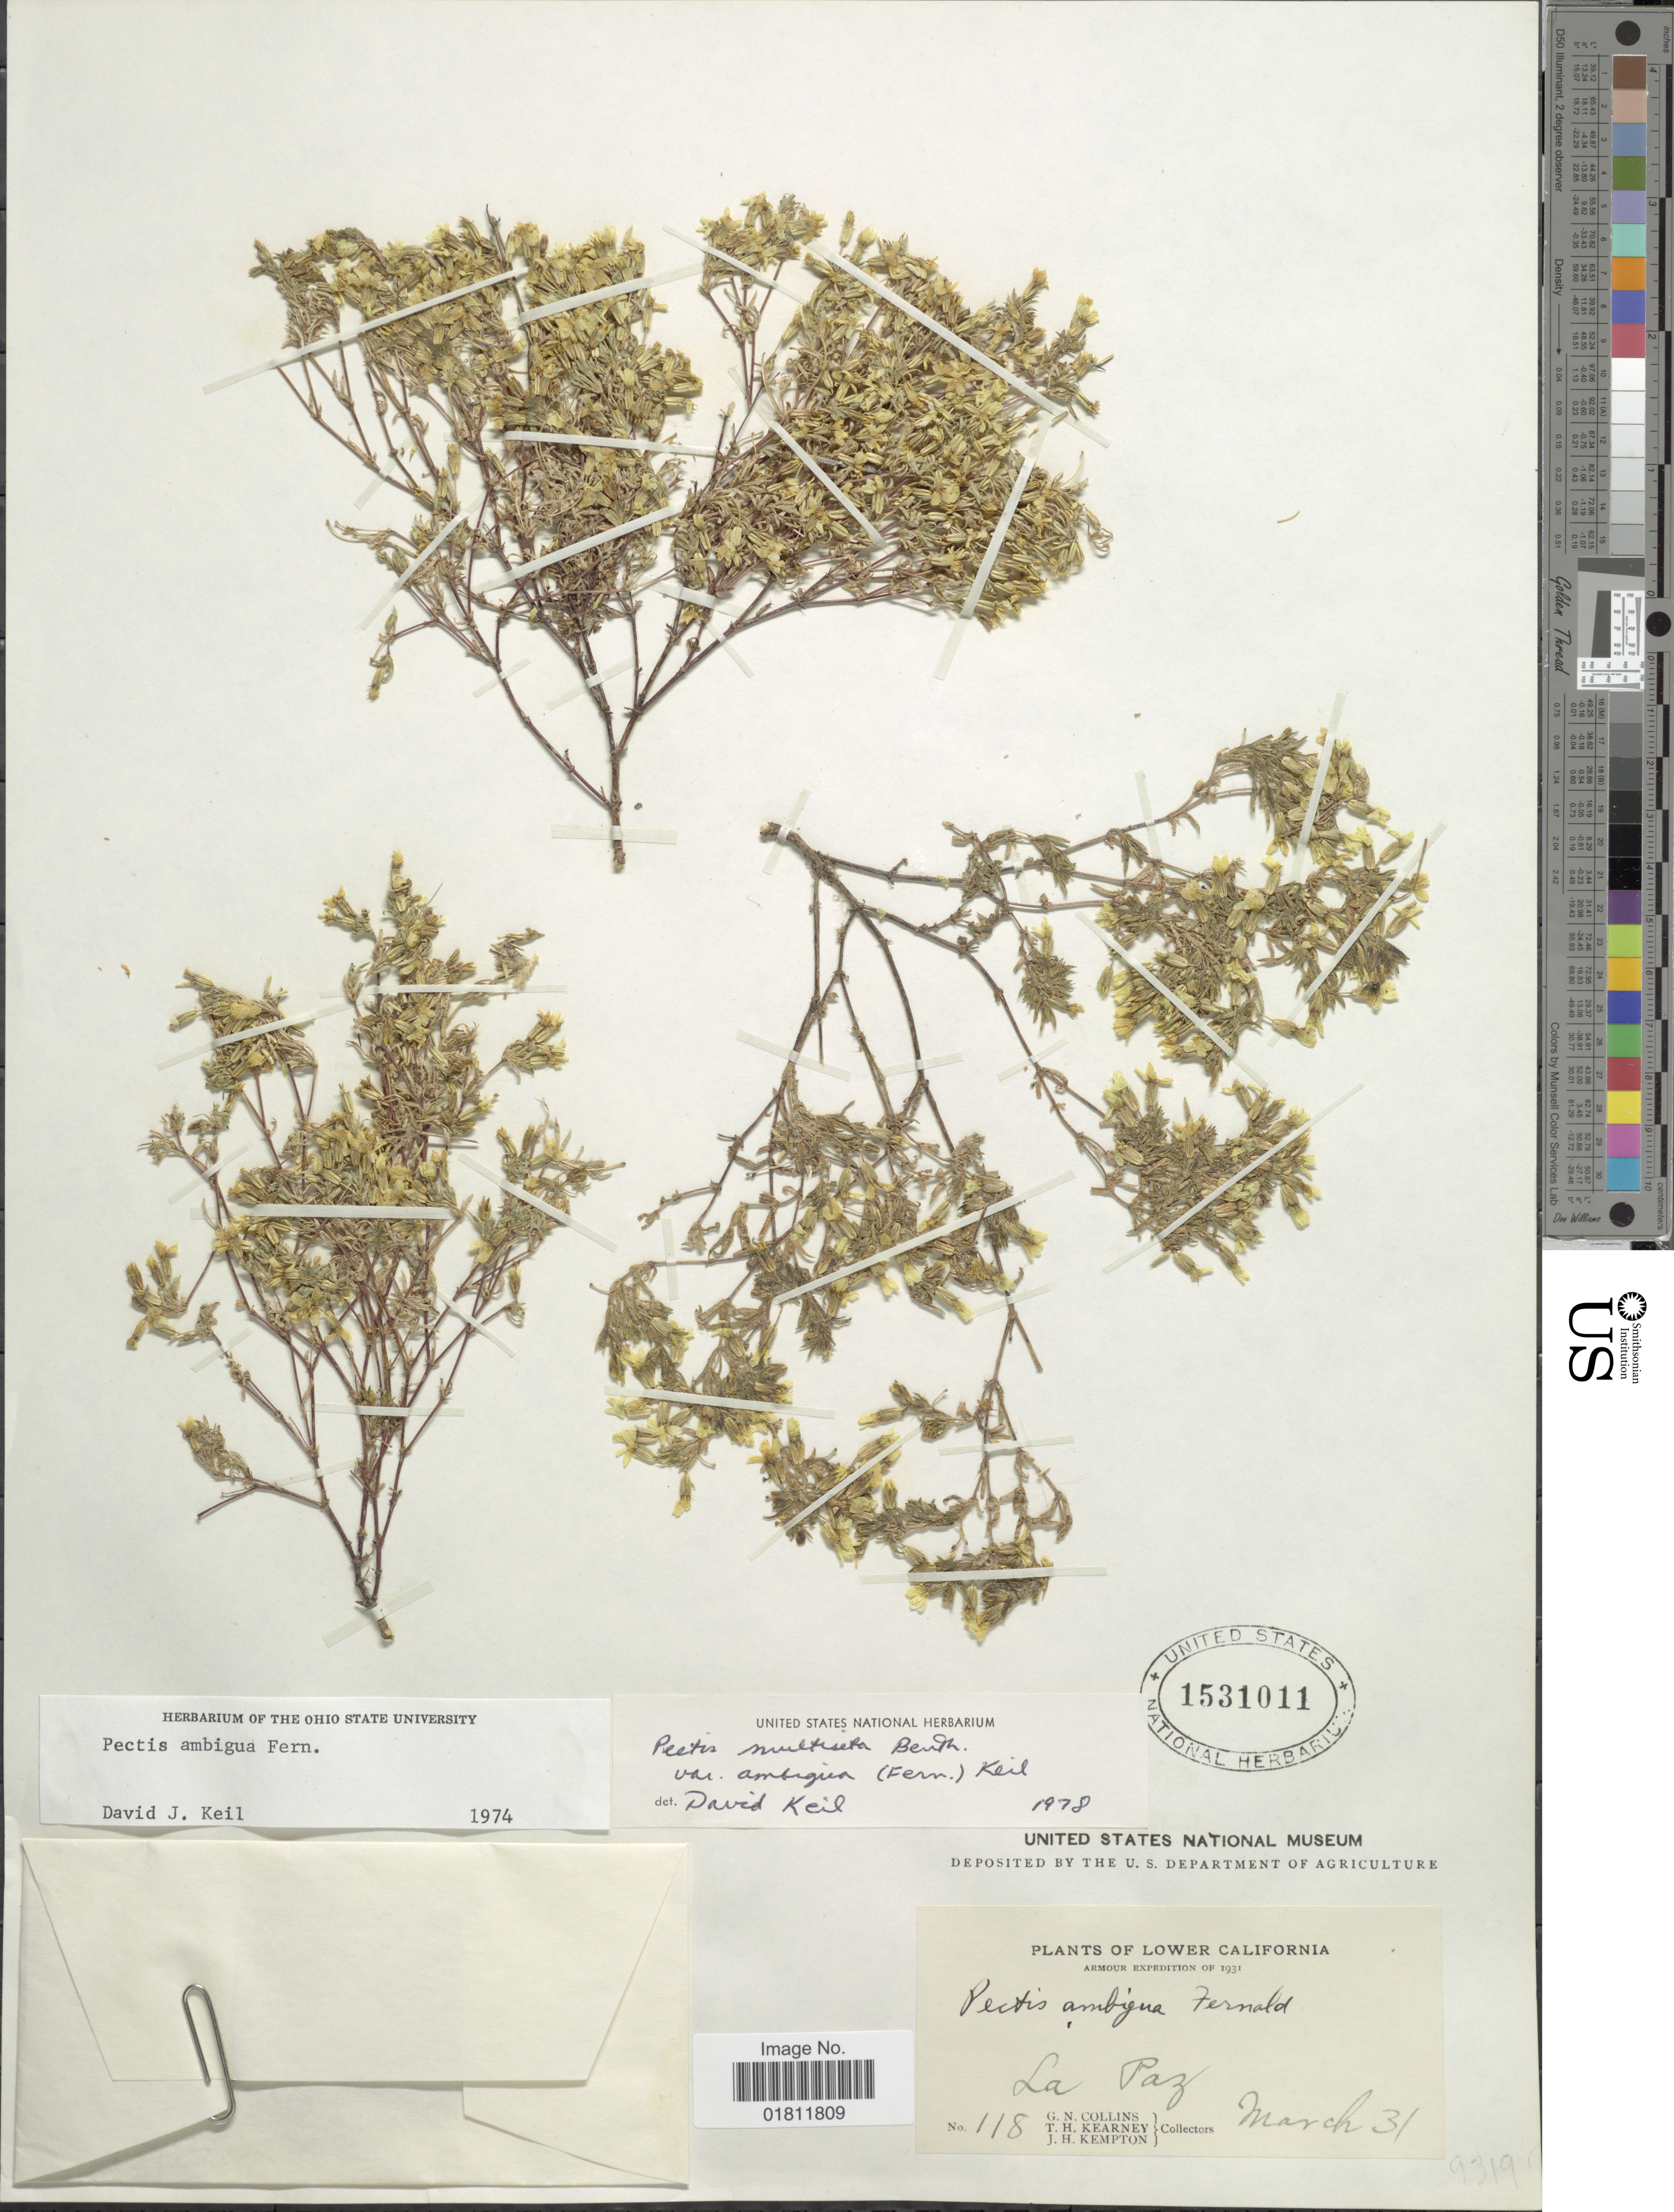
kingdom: Plantae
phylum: Tracheophyta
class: Magnoliopsida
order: Asterales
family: Asteraceae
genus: Pectis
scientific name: Pectis multiceps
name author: Urb.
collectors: G. Collins, T. H. Kearney & J. H. Kempton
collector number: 118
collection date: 1931-03-31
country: Mexico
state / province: Baja California Sur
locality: Lower California. La Paz.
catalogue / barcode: US 1531011